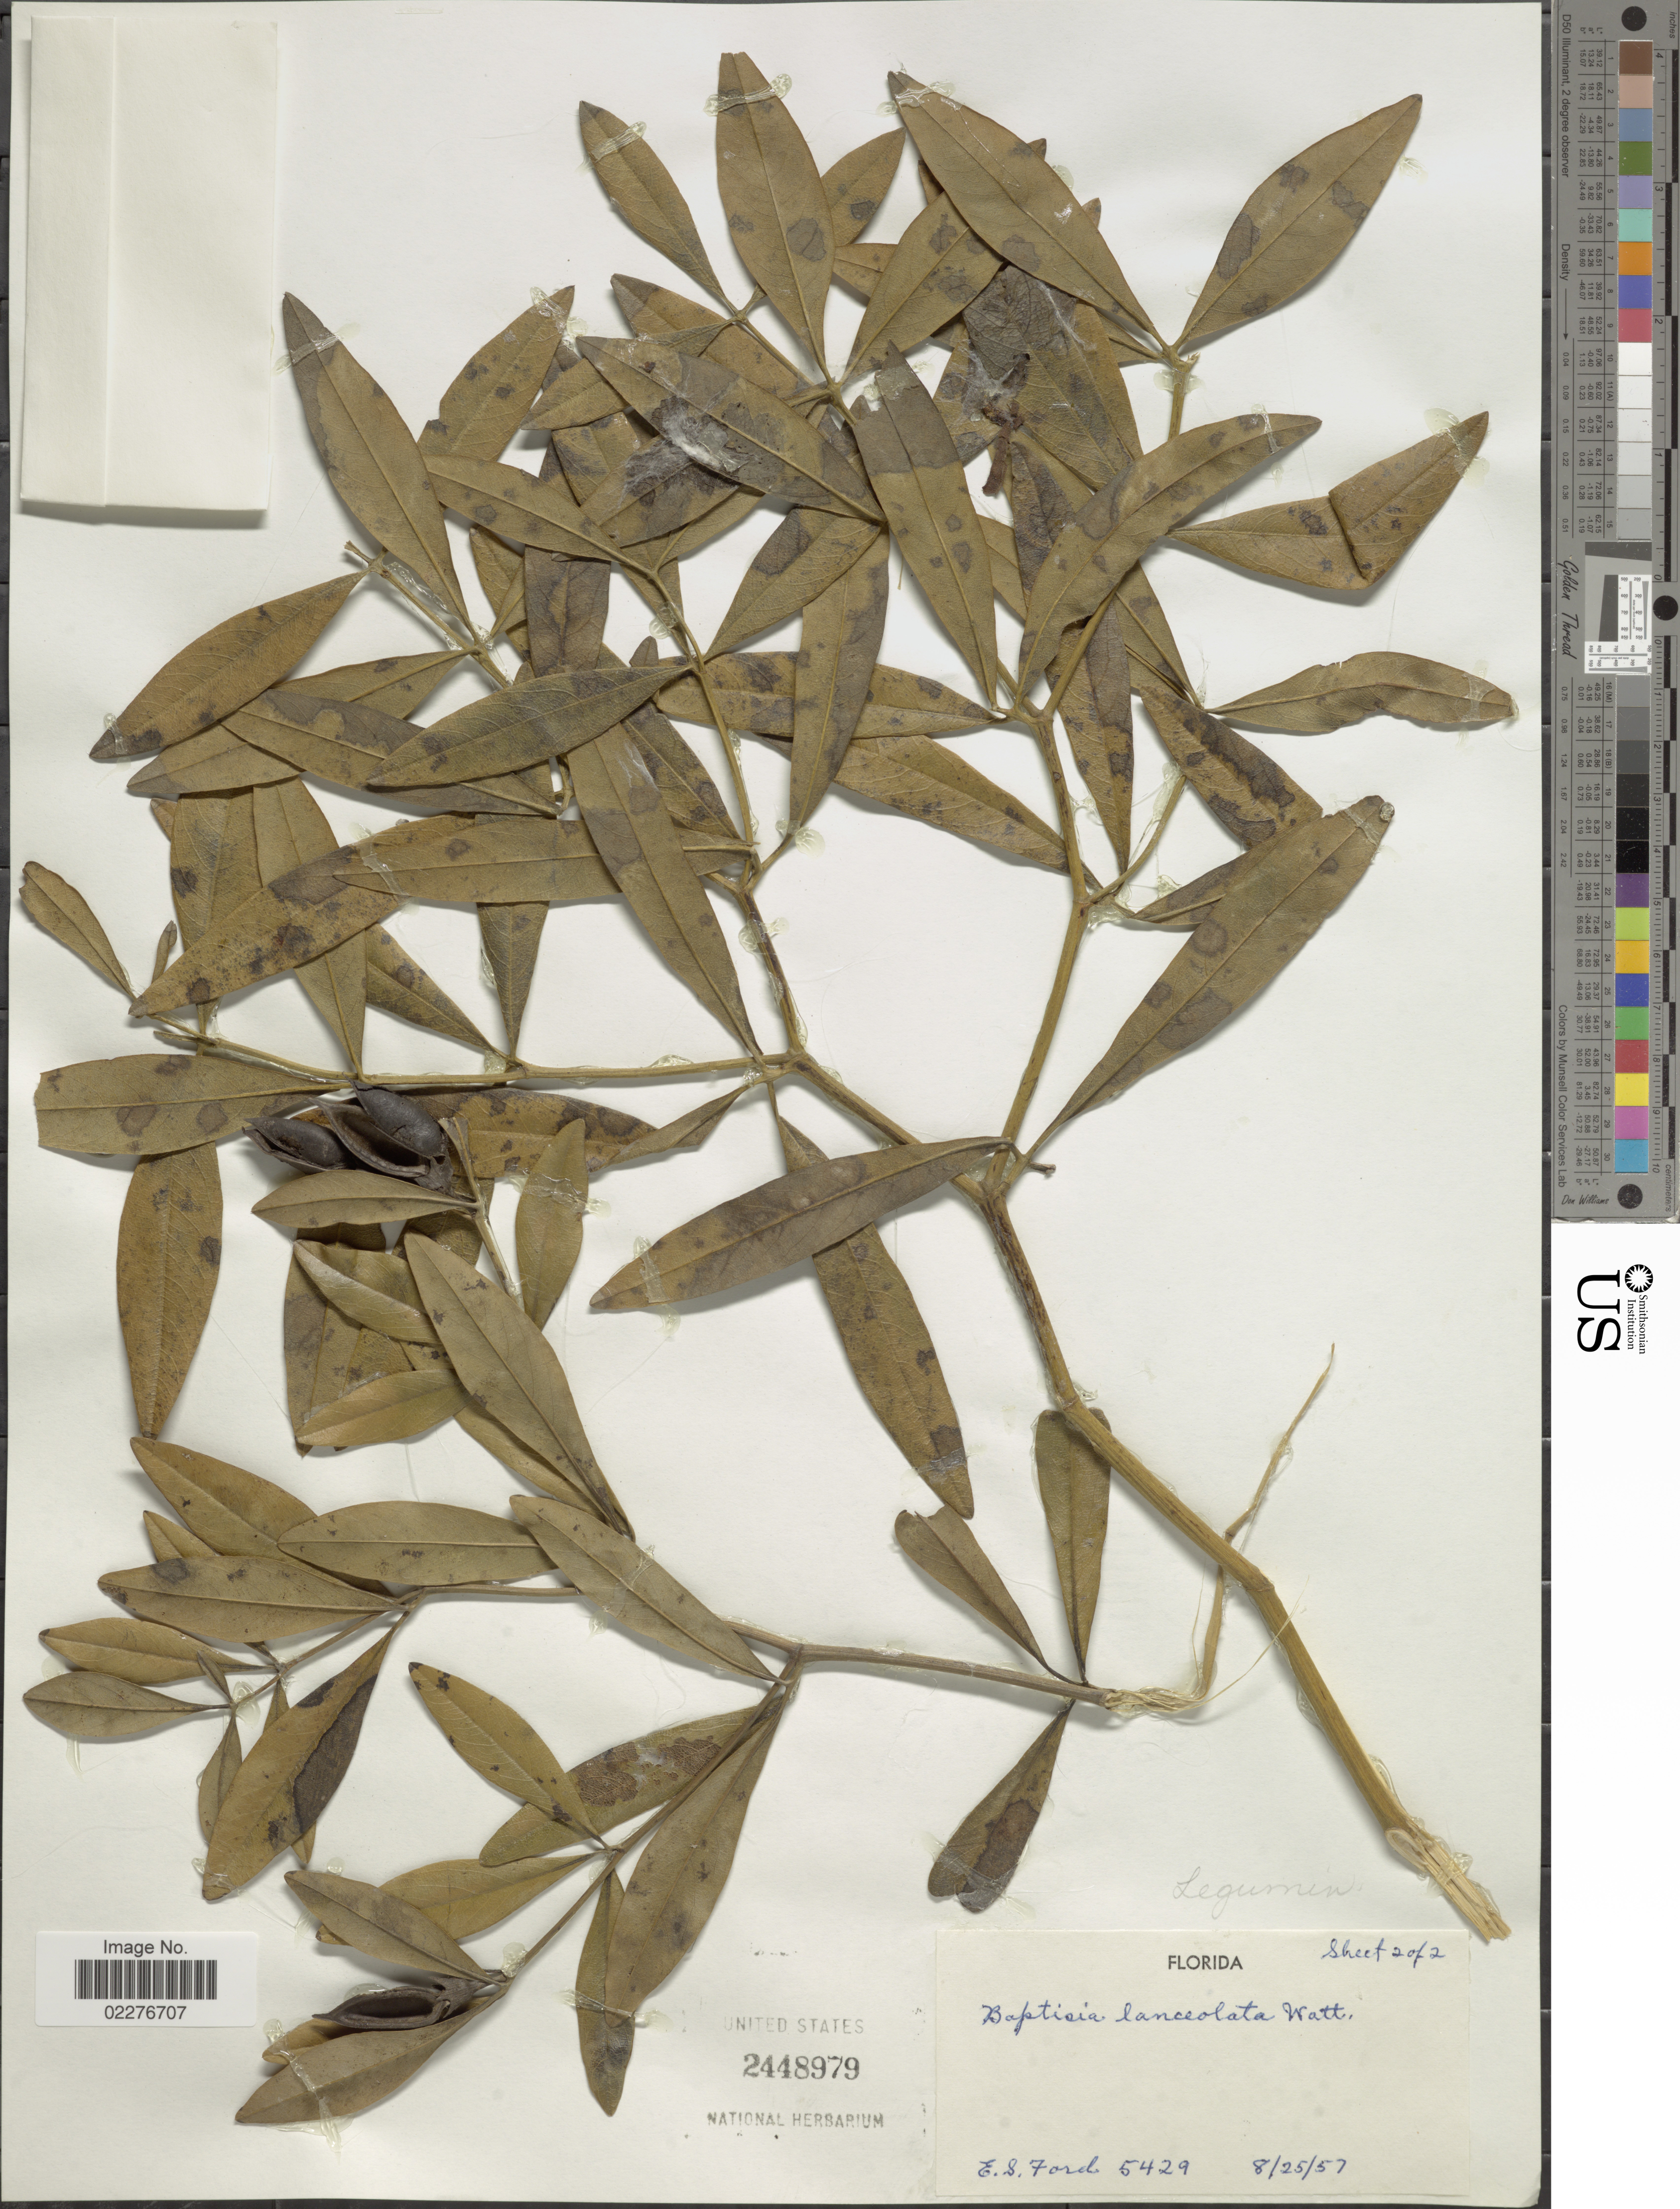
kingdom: Plantae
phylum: Tracheophyta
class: Magnoliopsida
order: Fabales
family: Fabaceae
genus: Baptisia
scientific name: Baptisia lanceolata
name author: (Walter) Elliott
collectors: E. Ford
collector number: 5429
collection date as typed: Transcribed d/m/y: 25/8/57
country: United States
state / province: Florida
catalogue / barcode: US 2448979